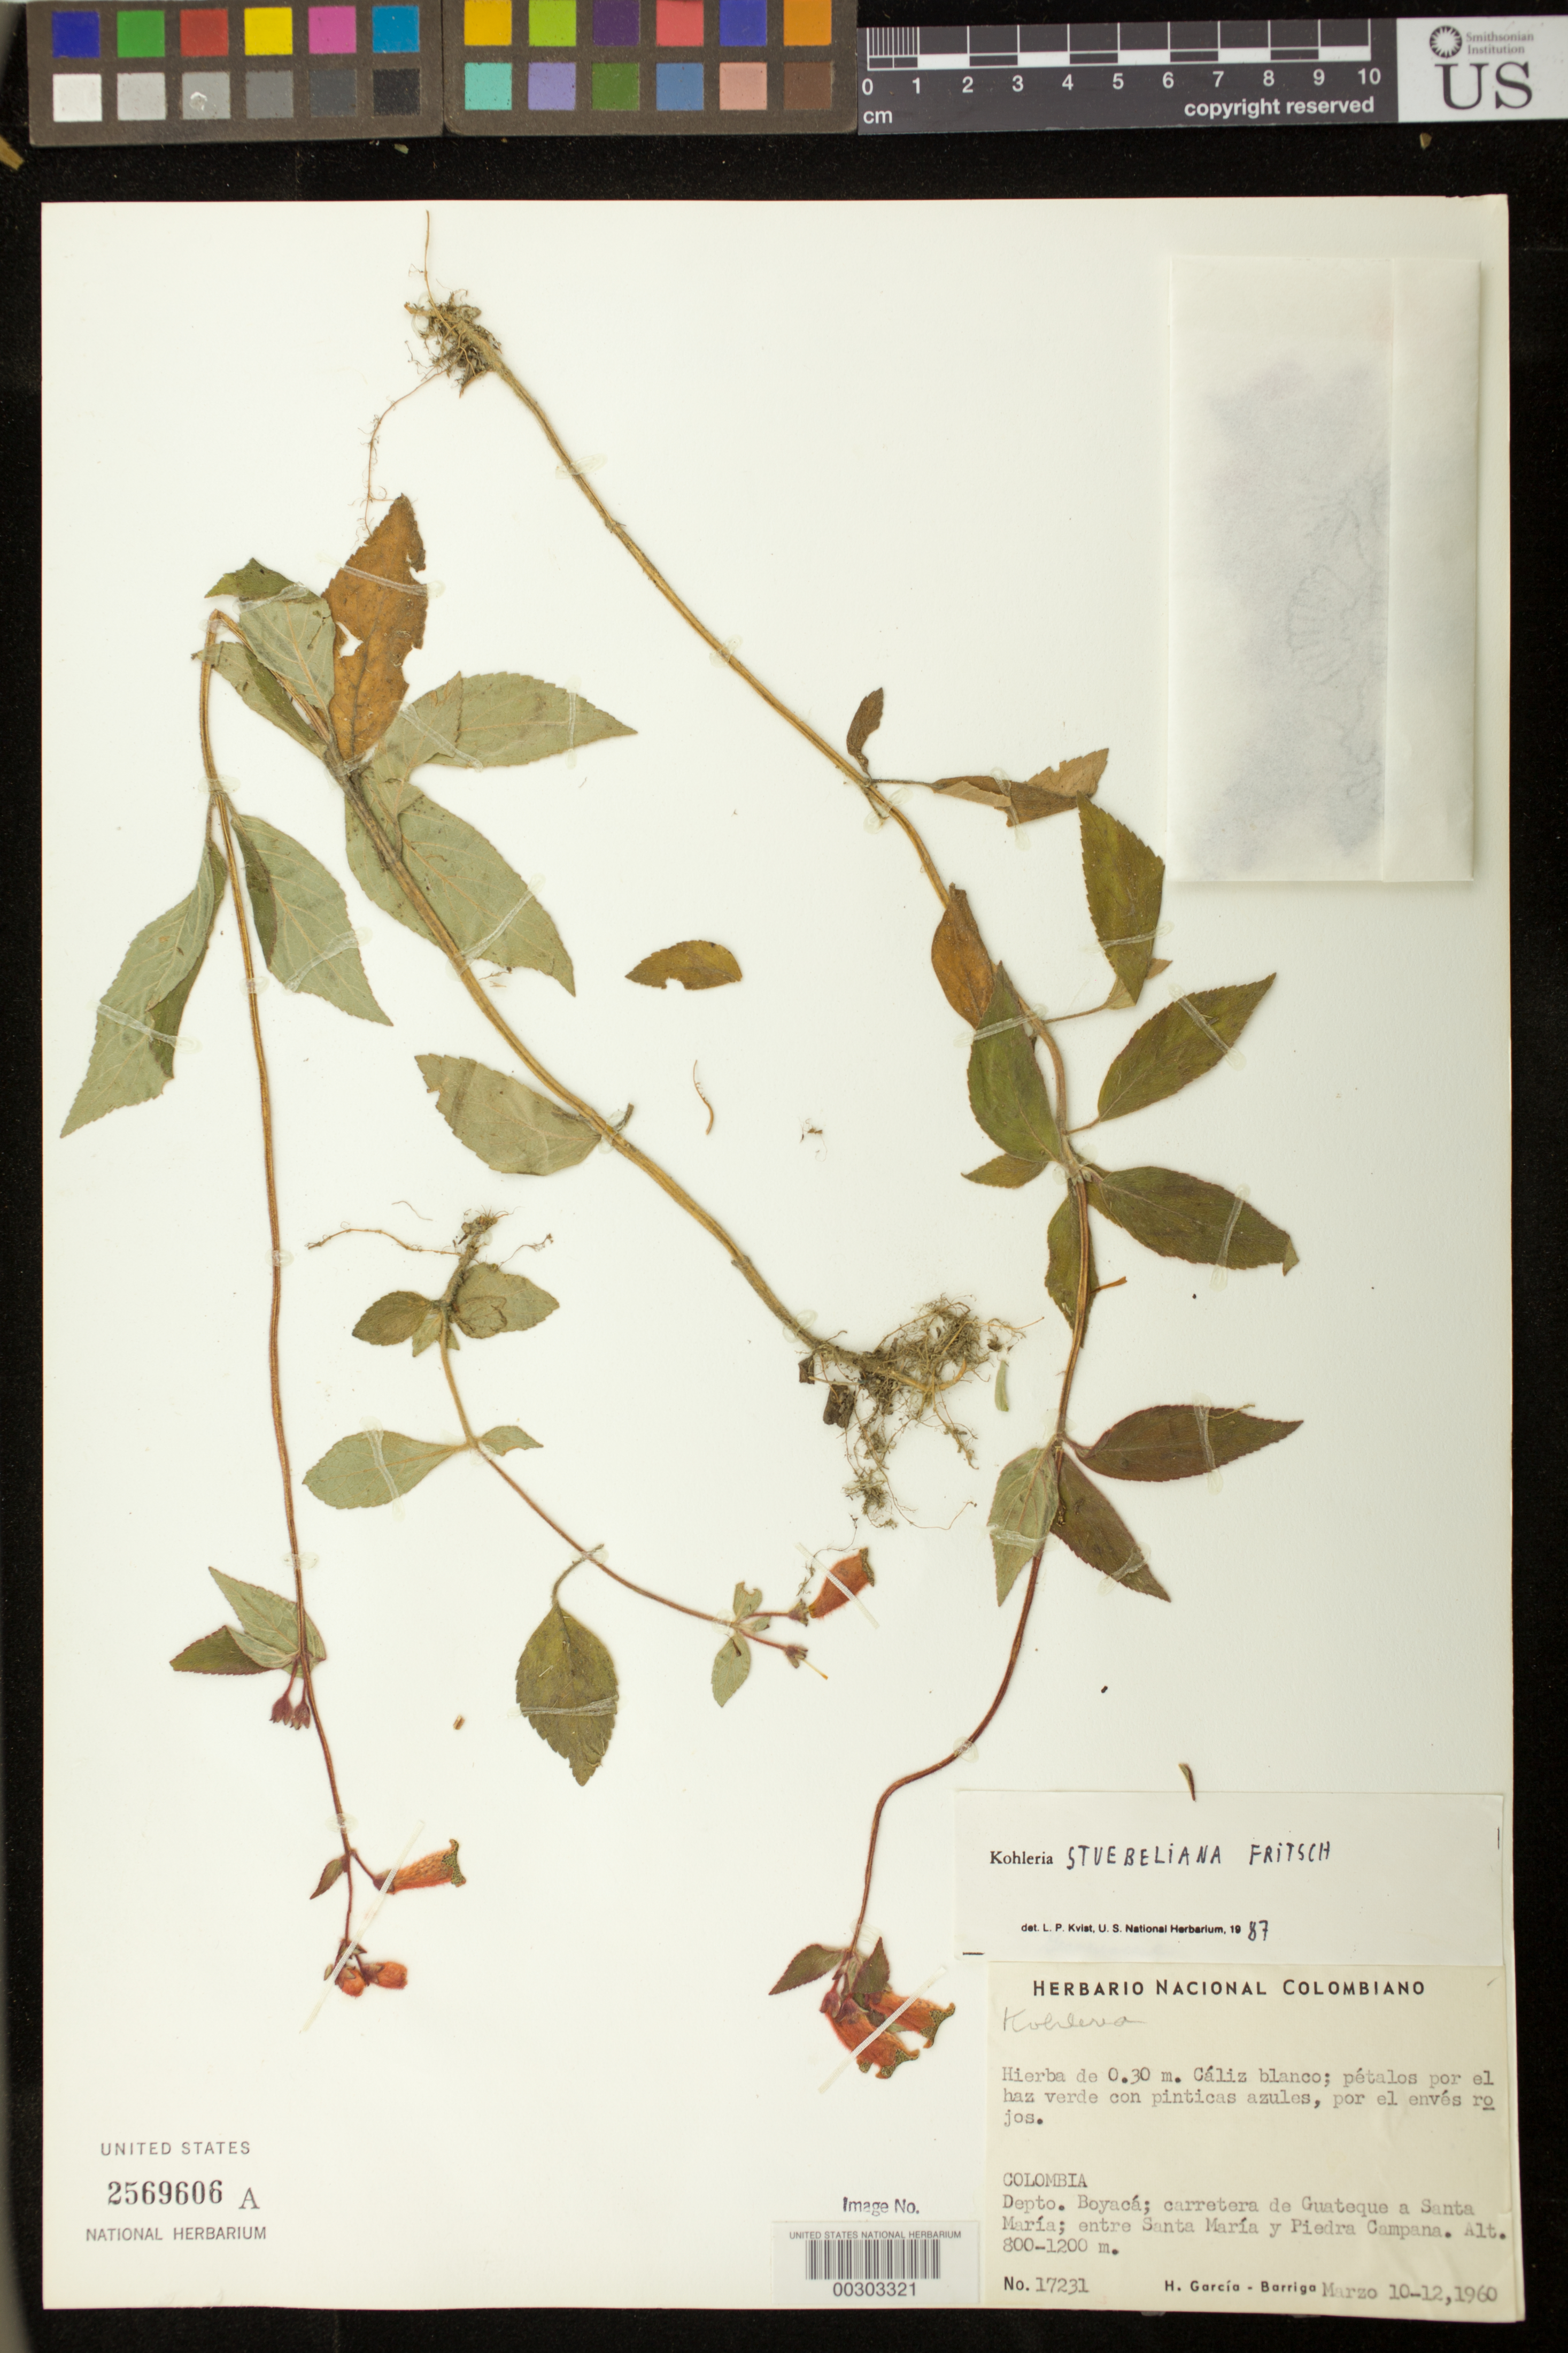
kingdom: Plantae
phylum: Tracheophyta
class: Magnoliopsida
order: Lamiales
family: Gesneriaceae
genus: Kohleria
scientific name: Kohleria stuebeliana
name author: Fritsch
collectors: H. García Barriga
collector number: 17231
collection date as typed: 10-12 Mar 1960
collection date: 1960-03-10/1960-03-12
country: Colombia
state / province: Boyacá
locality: Highway from Guateque to Santa Maria, between Santa Maria and Piedra Campana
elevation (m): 800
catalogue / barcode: US 2569606A